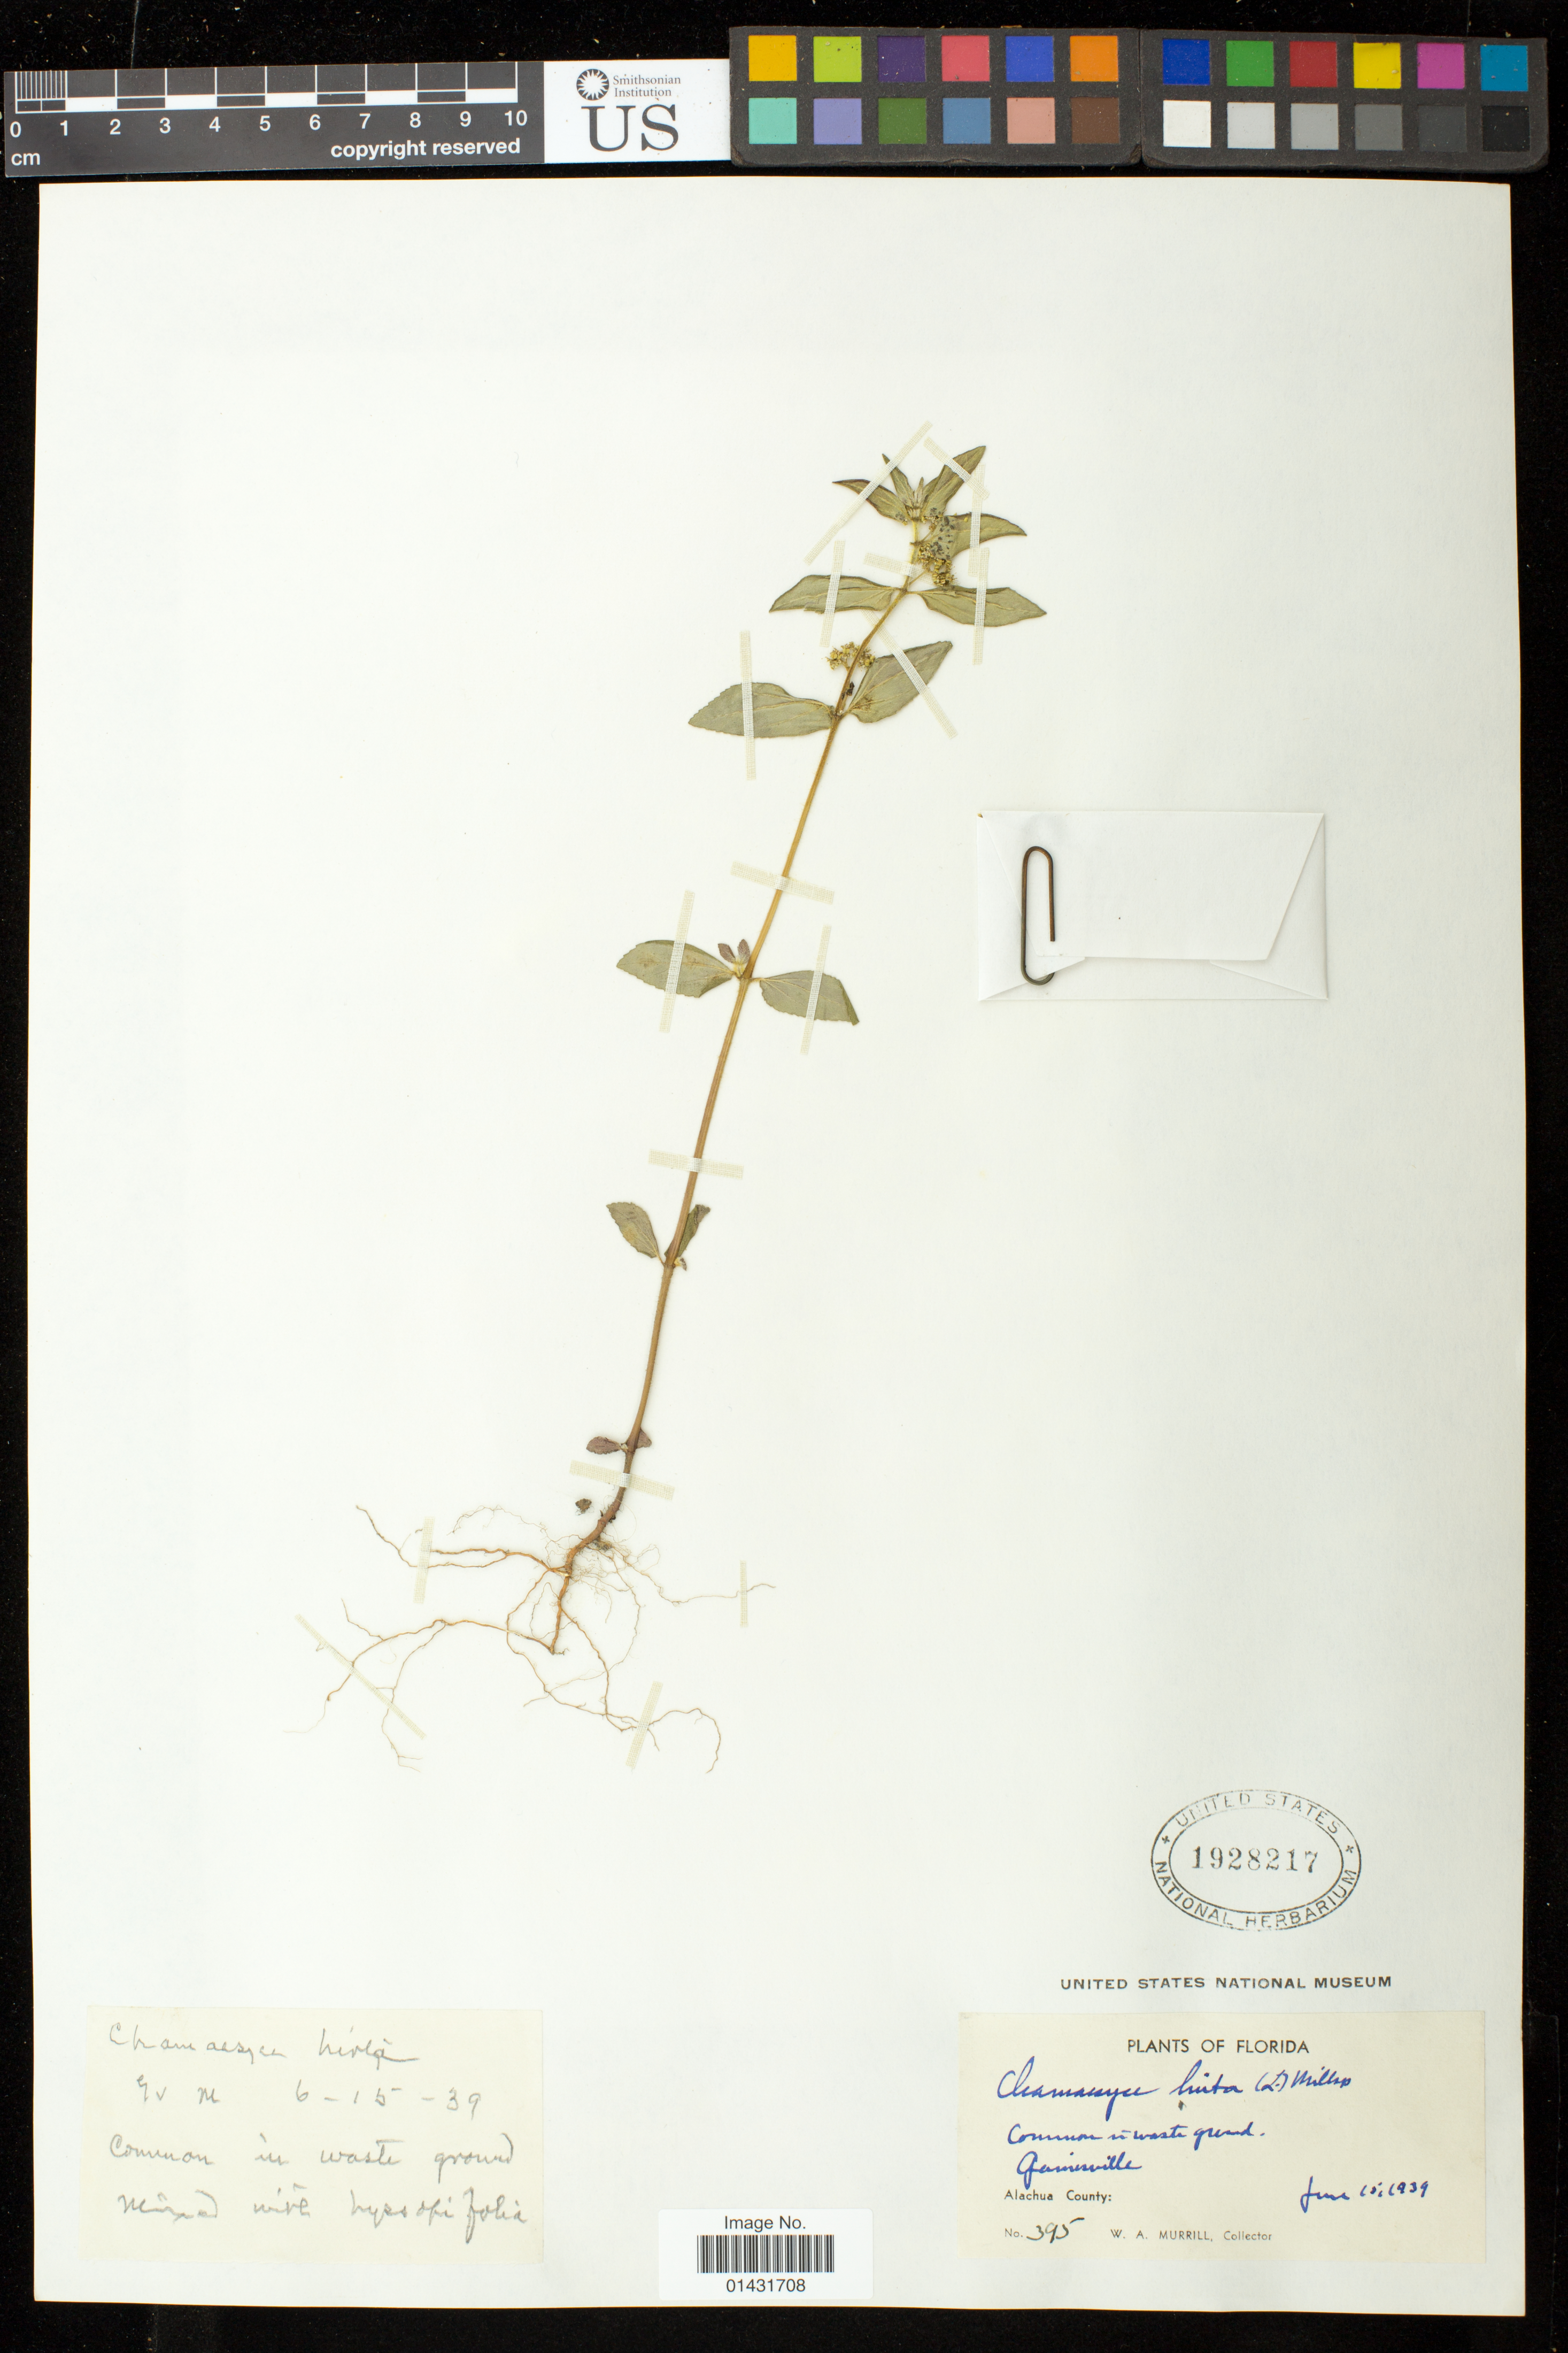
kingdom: Plantae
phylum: Tracheophyta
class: Magnoliopsida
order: Malpighiales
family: Euphorbiaceae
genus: Euphorbia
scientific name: Euphorbia hirta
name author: L.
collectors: W. A. Murrill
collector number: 395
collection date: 1939-06-15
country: United States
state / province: Florida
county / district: Alachua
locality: Gainesville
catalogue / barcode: US 1928217